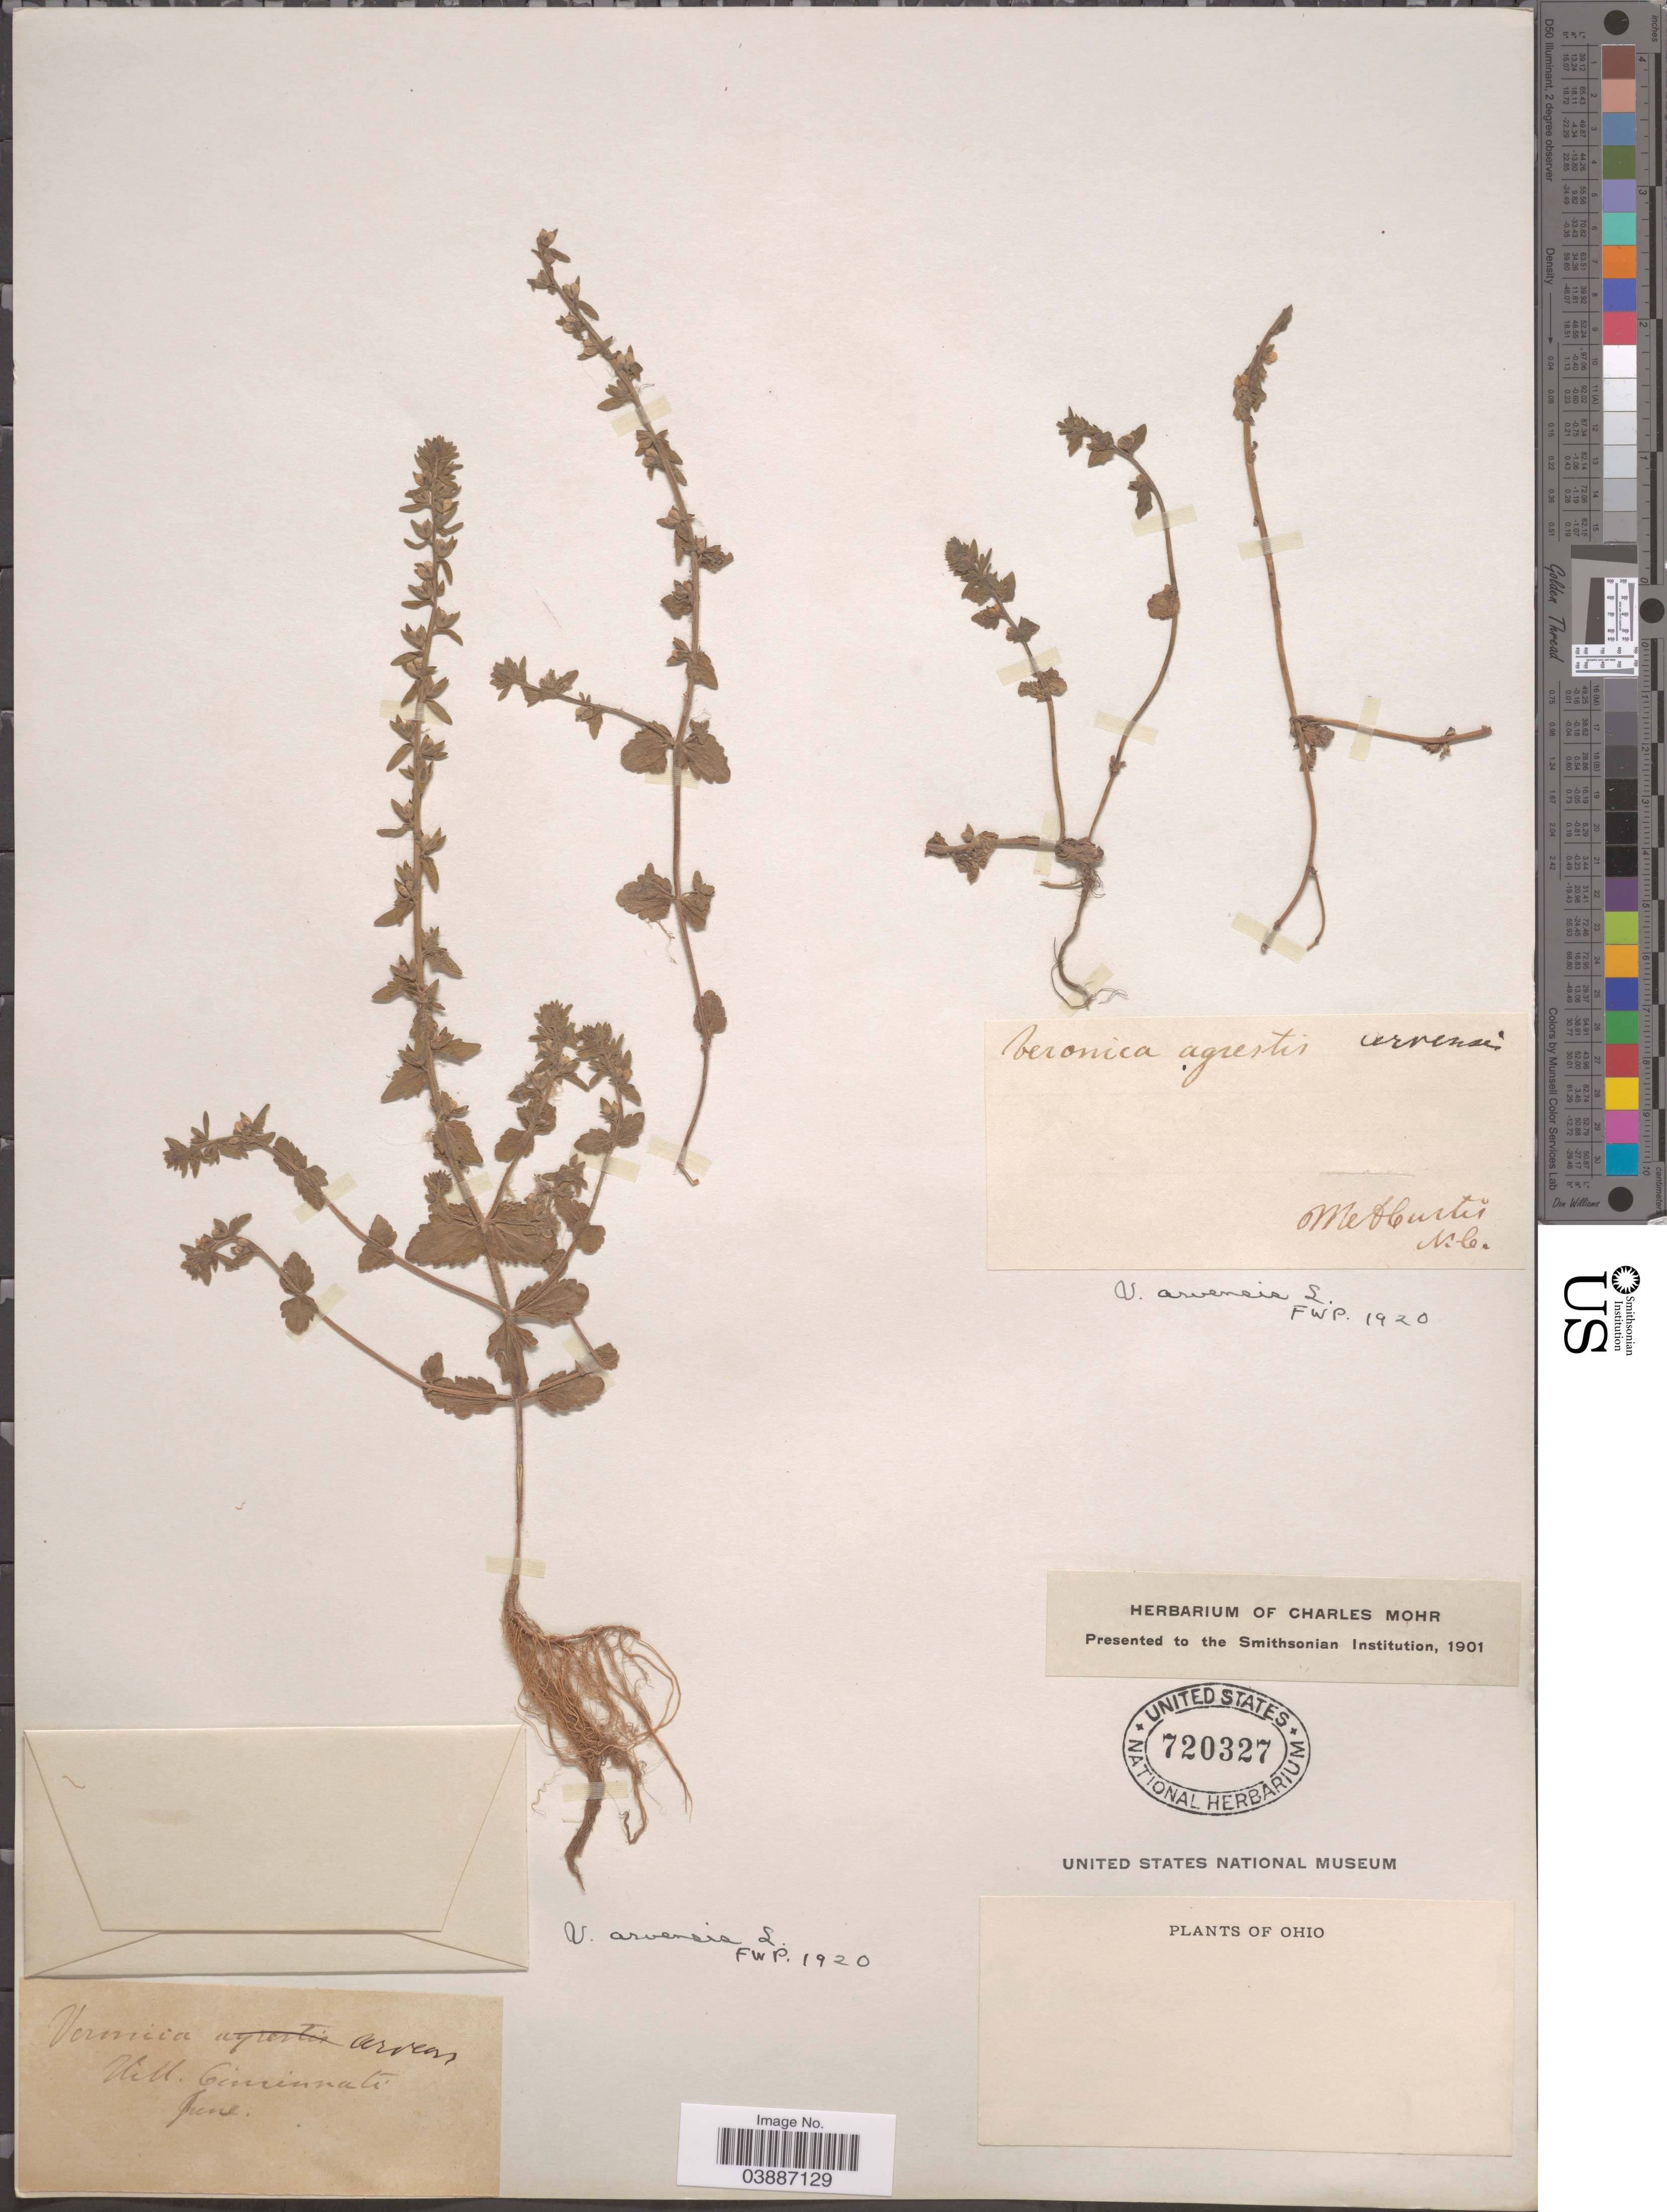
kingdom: Plantae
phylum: Tracheophyta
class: Magnoliopsida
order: Lamiales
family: Plantaginaceae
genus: Veronica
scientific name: Veronica arvensis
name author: L.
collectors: McHurtis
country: United States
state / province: Ohio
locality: Hill. Cincinnati.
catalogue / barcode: US 720327